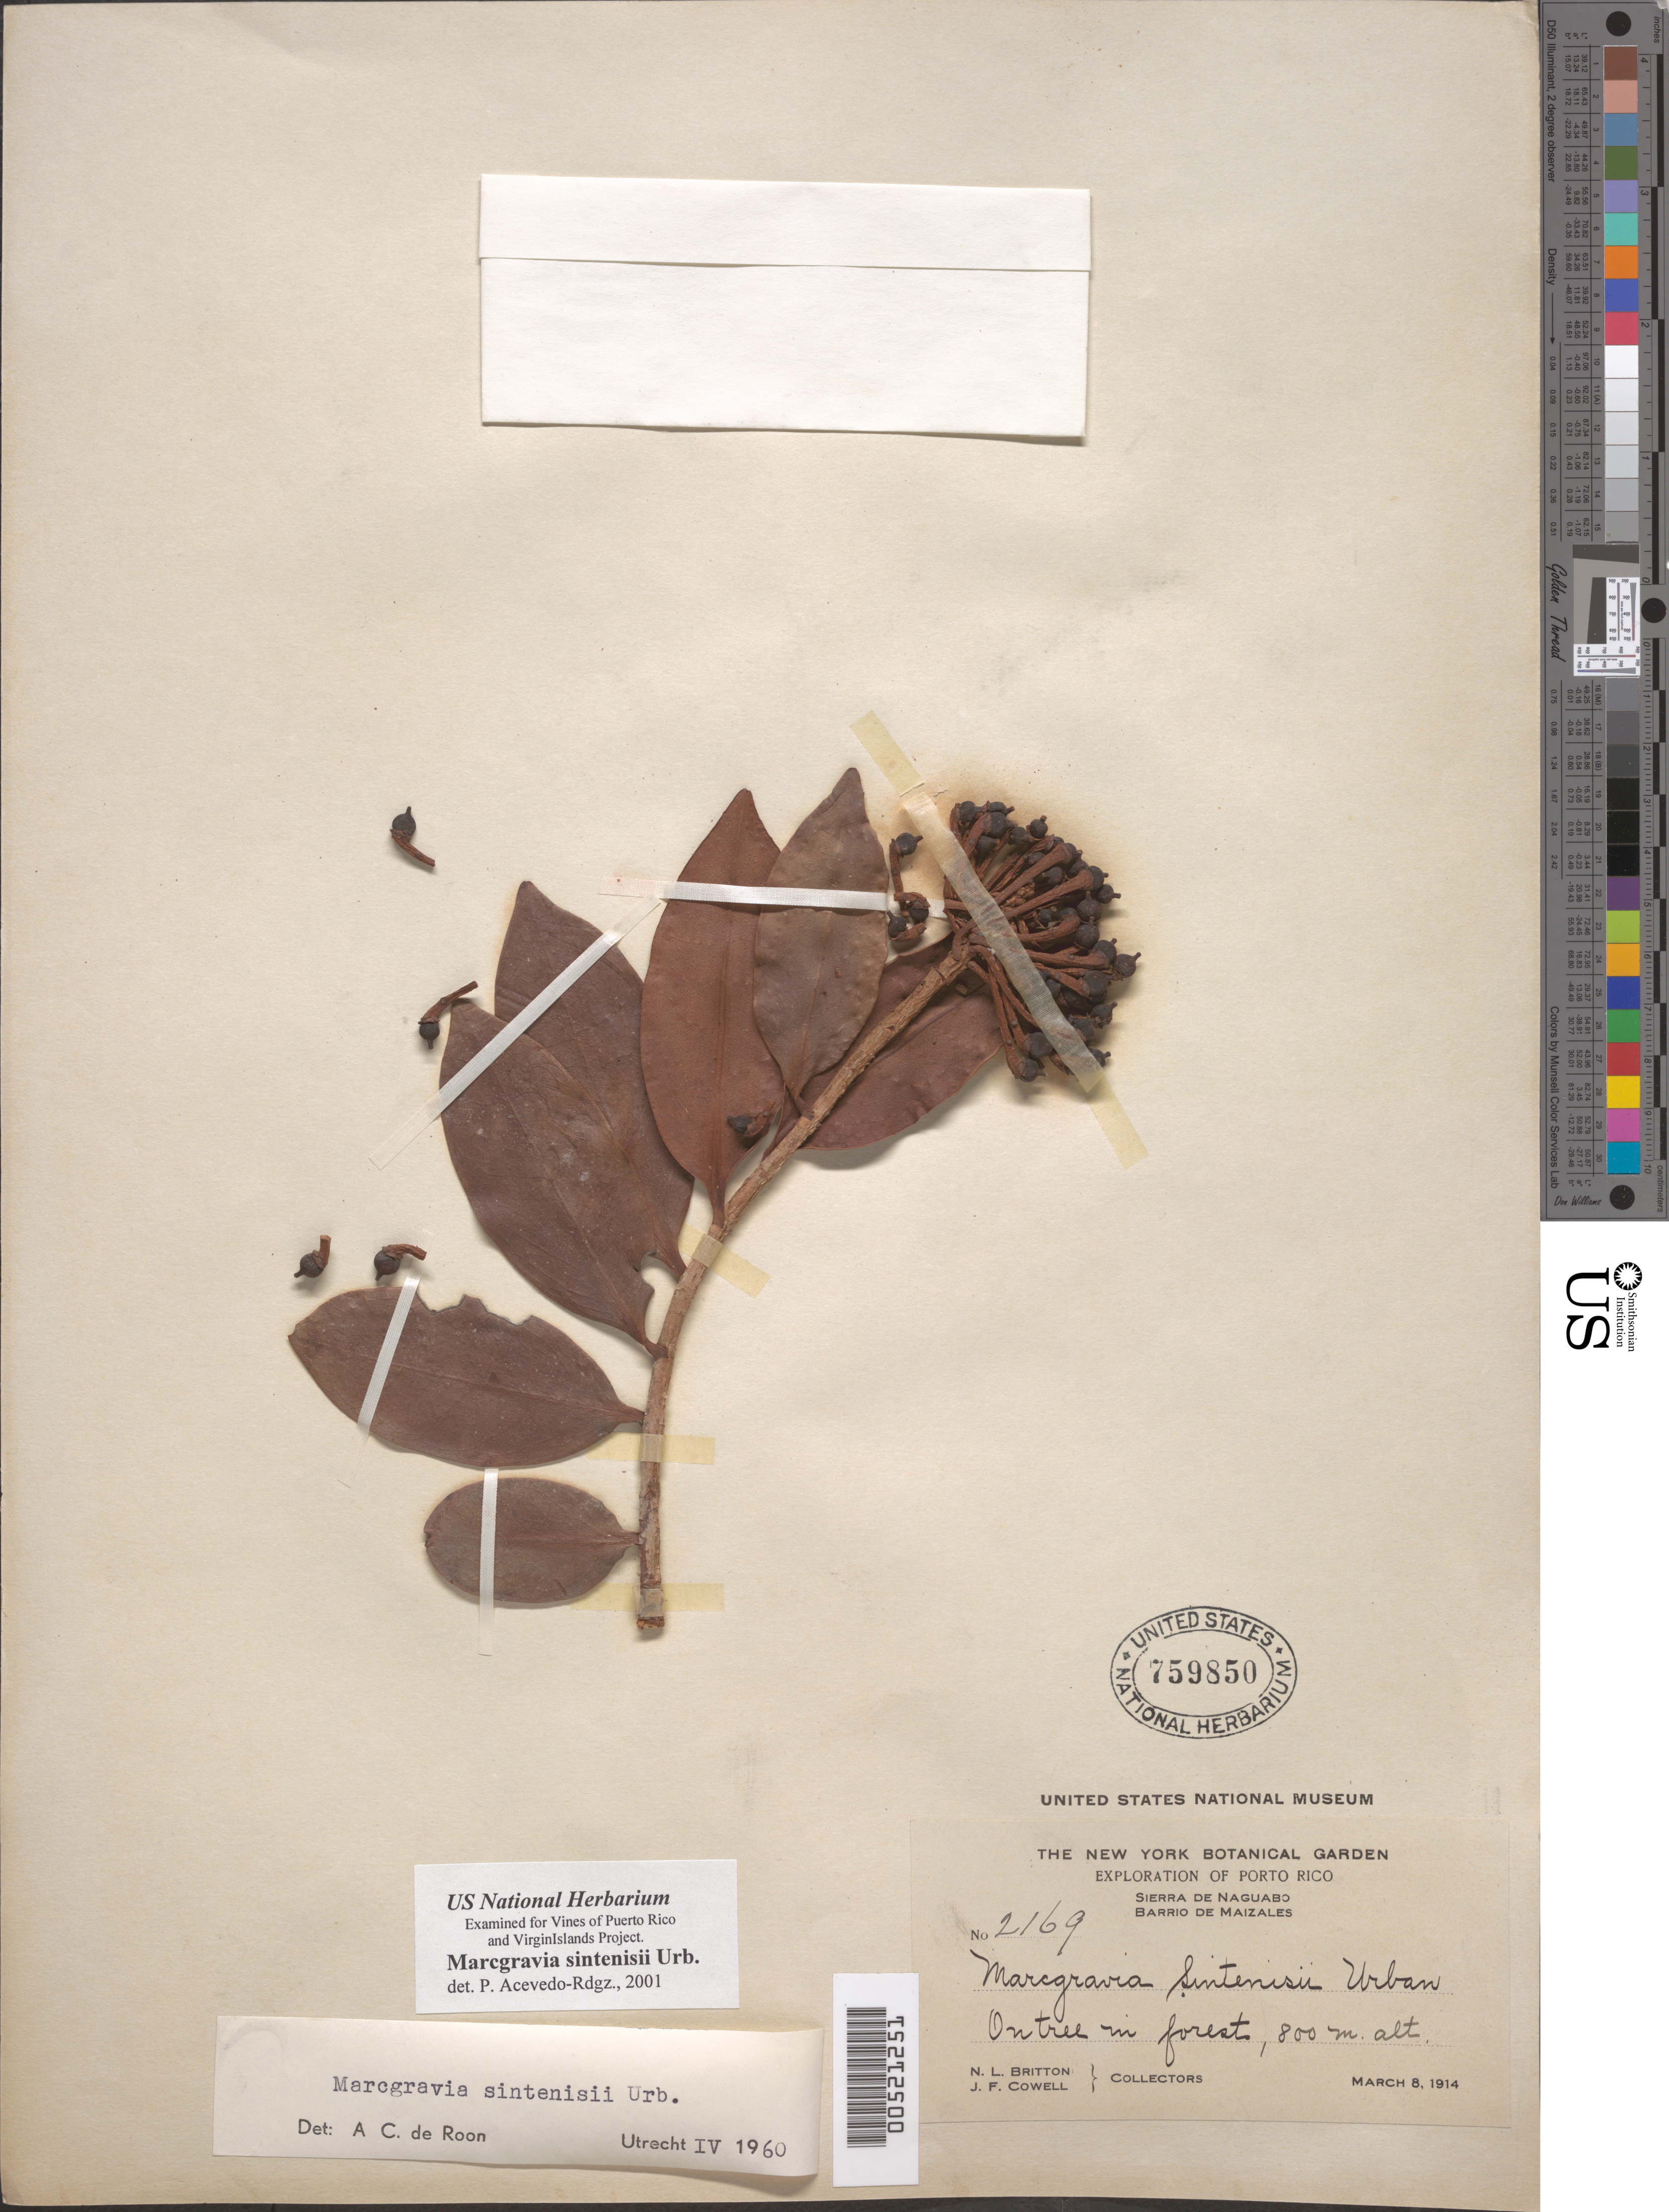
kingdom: Plantae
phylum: Tracheophyta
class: Magnoliopsida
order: Ericales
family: Marcgraviaceae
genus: Marcgravia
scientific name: Marcgravia sintenisii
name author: Urb.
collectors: N. Britton & J. F. Cowell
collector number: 2169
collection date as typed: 08 Mar 1914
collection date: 1914-03-08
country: Puerto Rico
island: Greater Antilles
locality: Sierra de Naguabo, Barrio de Maizales. On tree in forest.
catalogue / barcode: US 759850